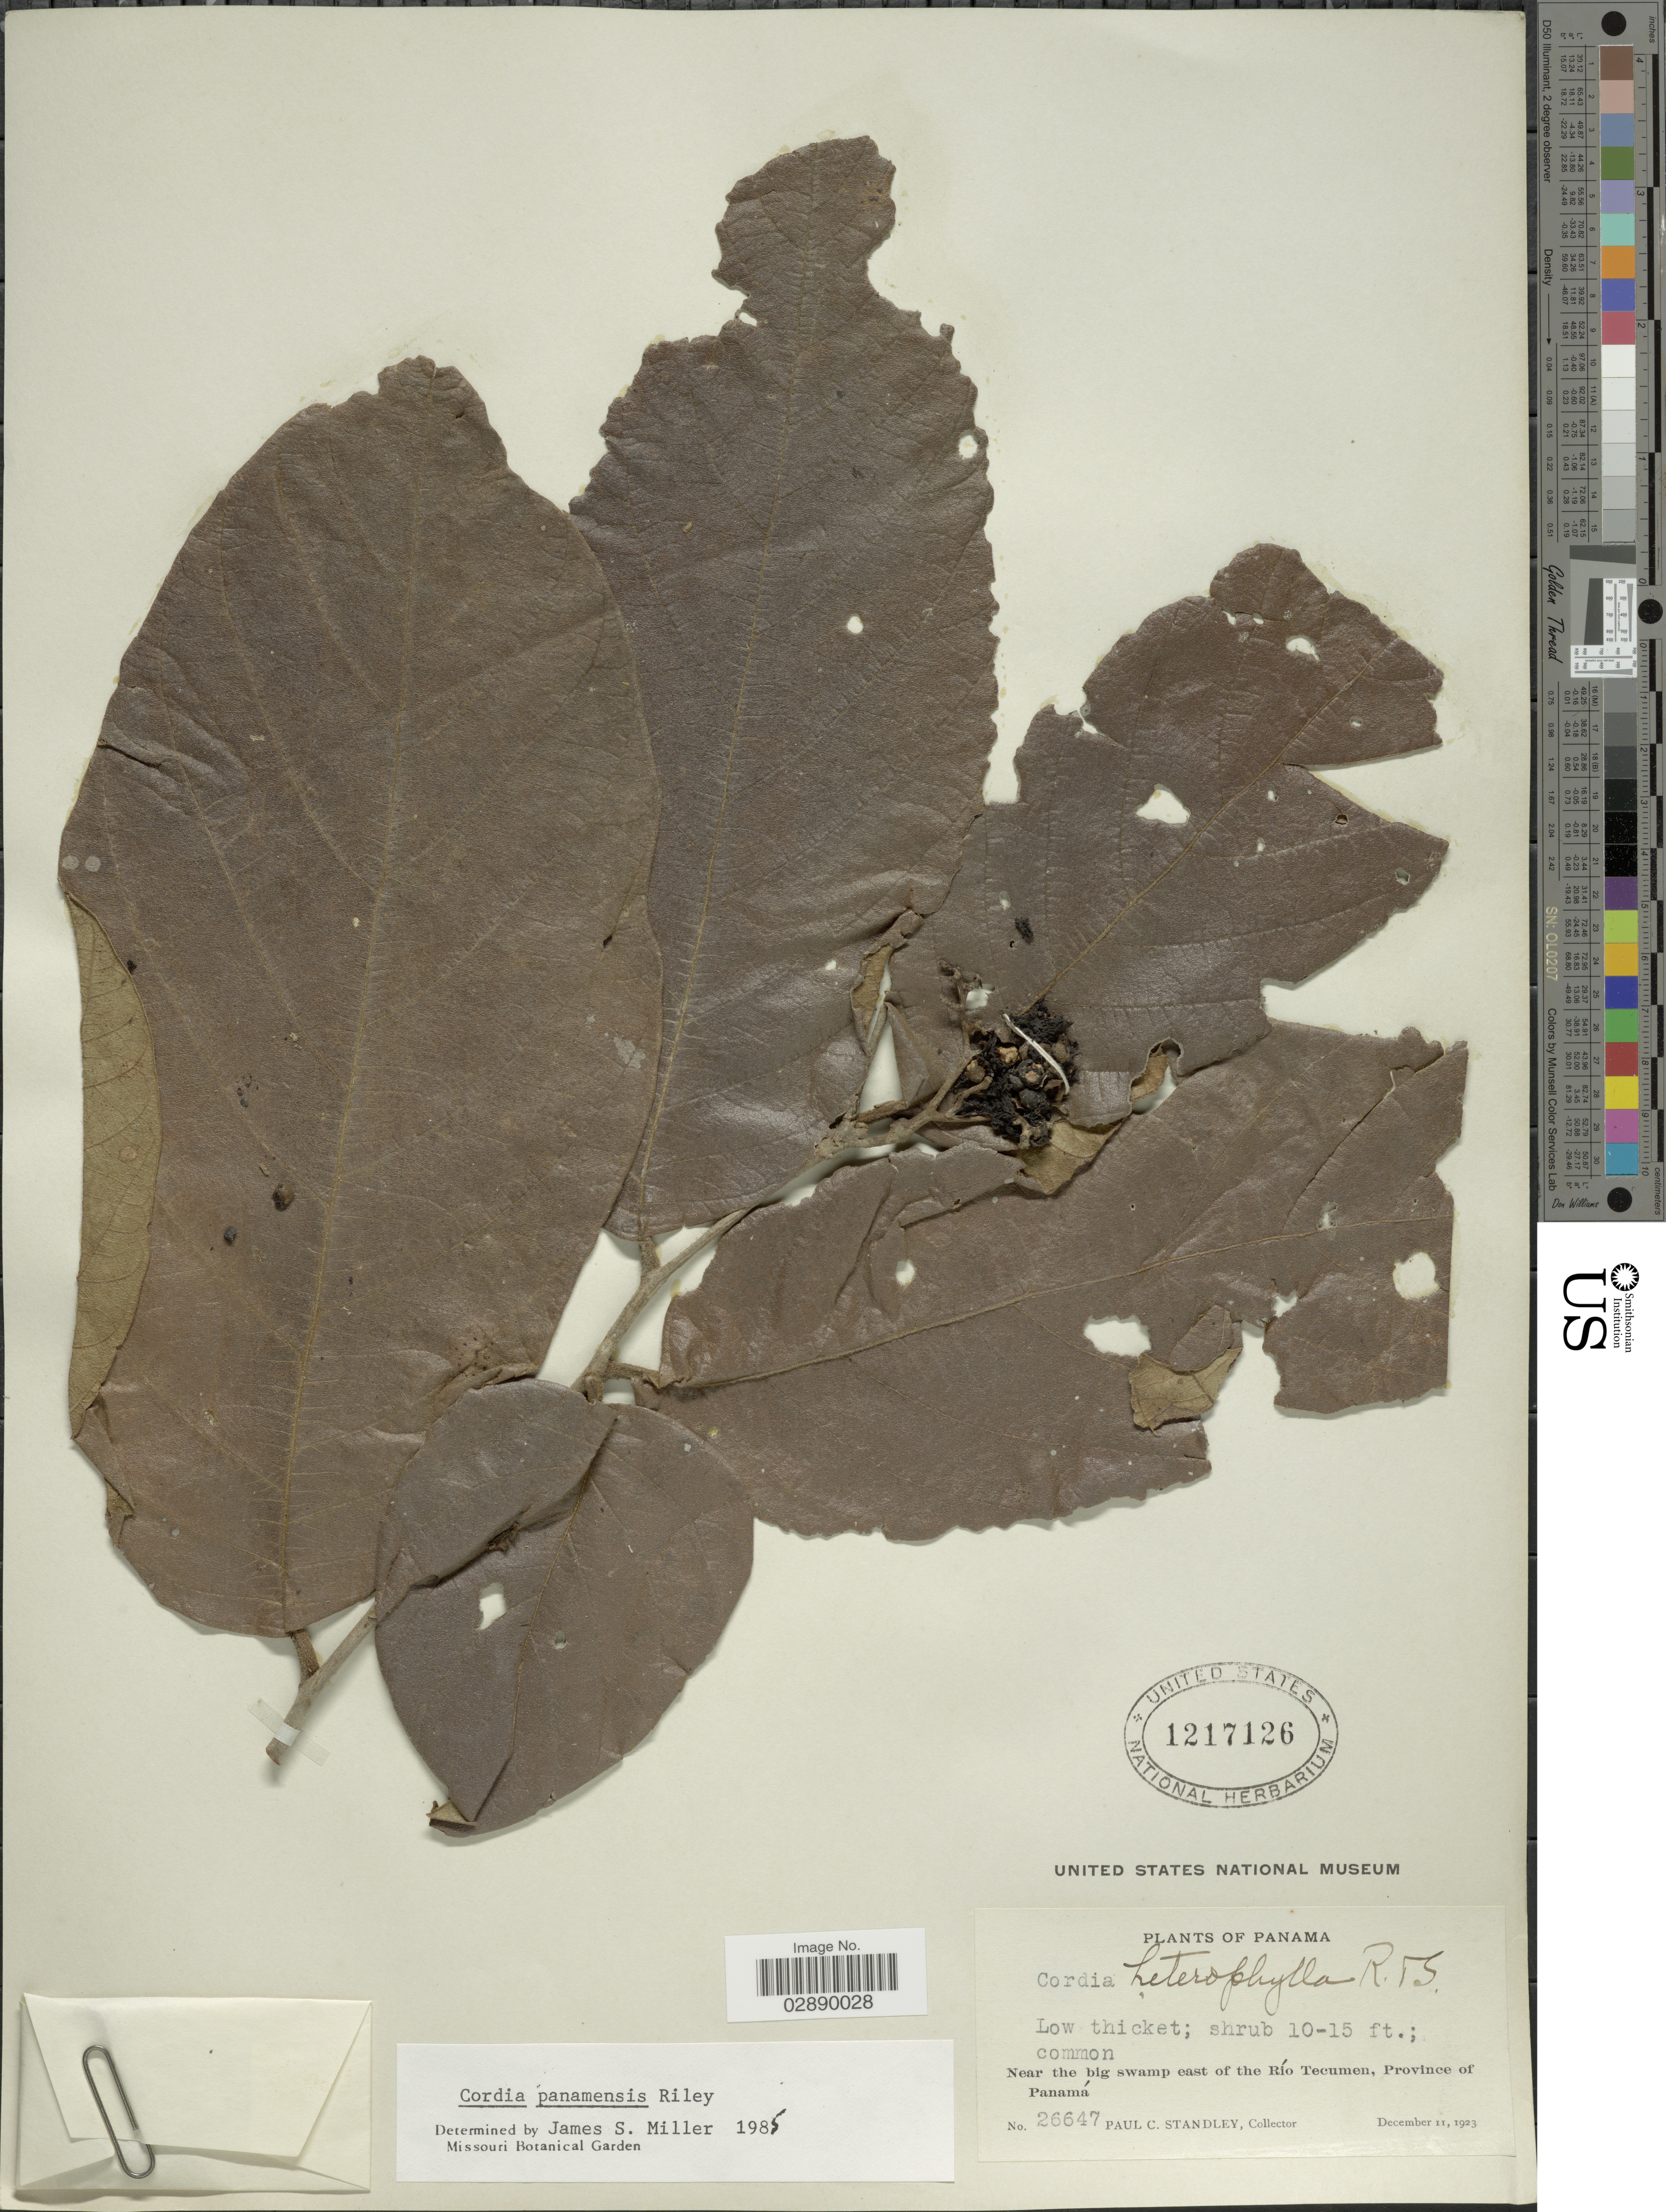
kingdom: Plantae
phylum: Tracheophyta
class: Magnoliopsida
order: Boraginales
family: Cordiaceae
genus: Cordia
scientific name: Cordia panamensis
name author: L. Riley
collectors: P. C. Standley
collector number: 26647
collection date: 1923-12-11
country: Panama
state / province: Panamá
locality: Near the big swamp east of the Río Tecumen, Province of Panamá.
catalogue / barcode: US 1217126